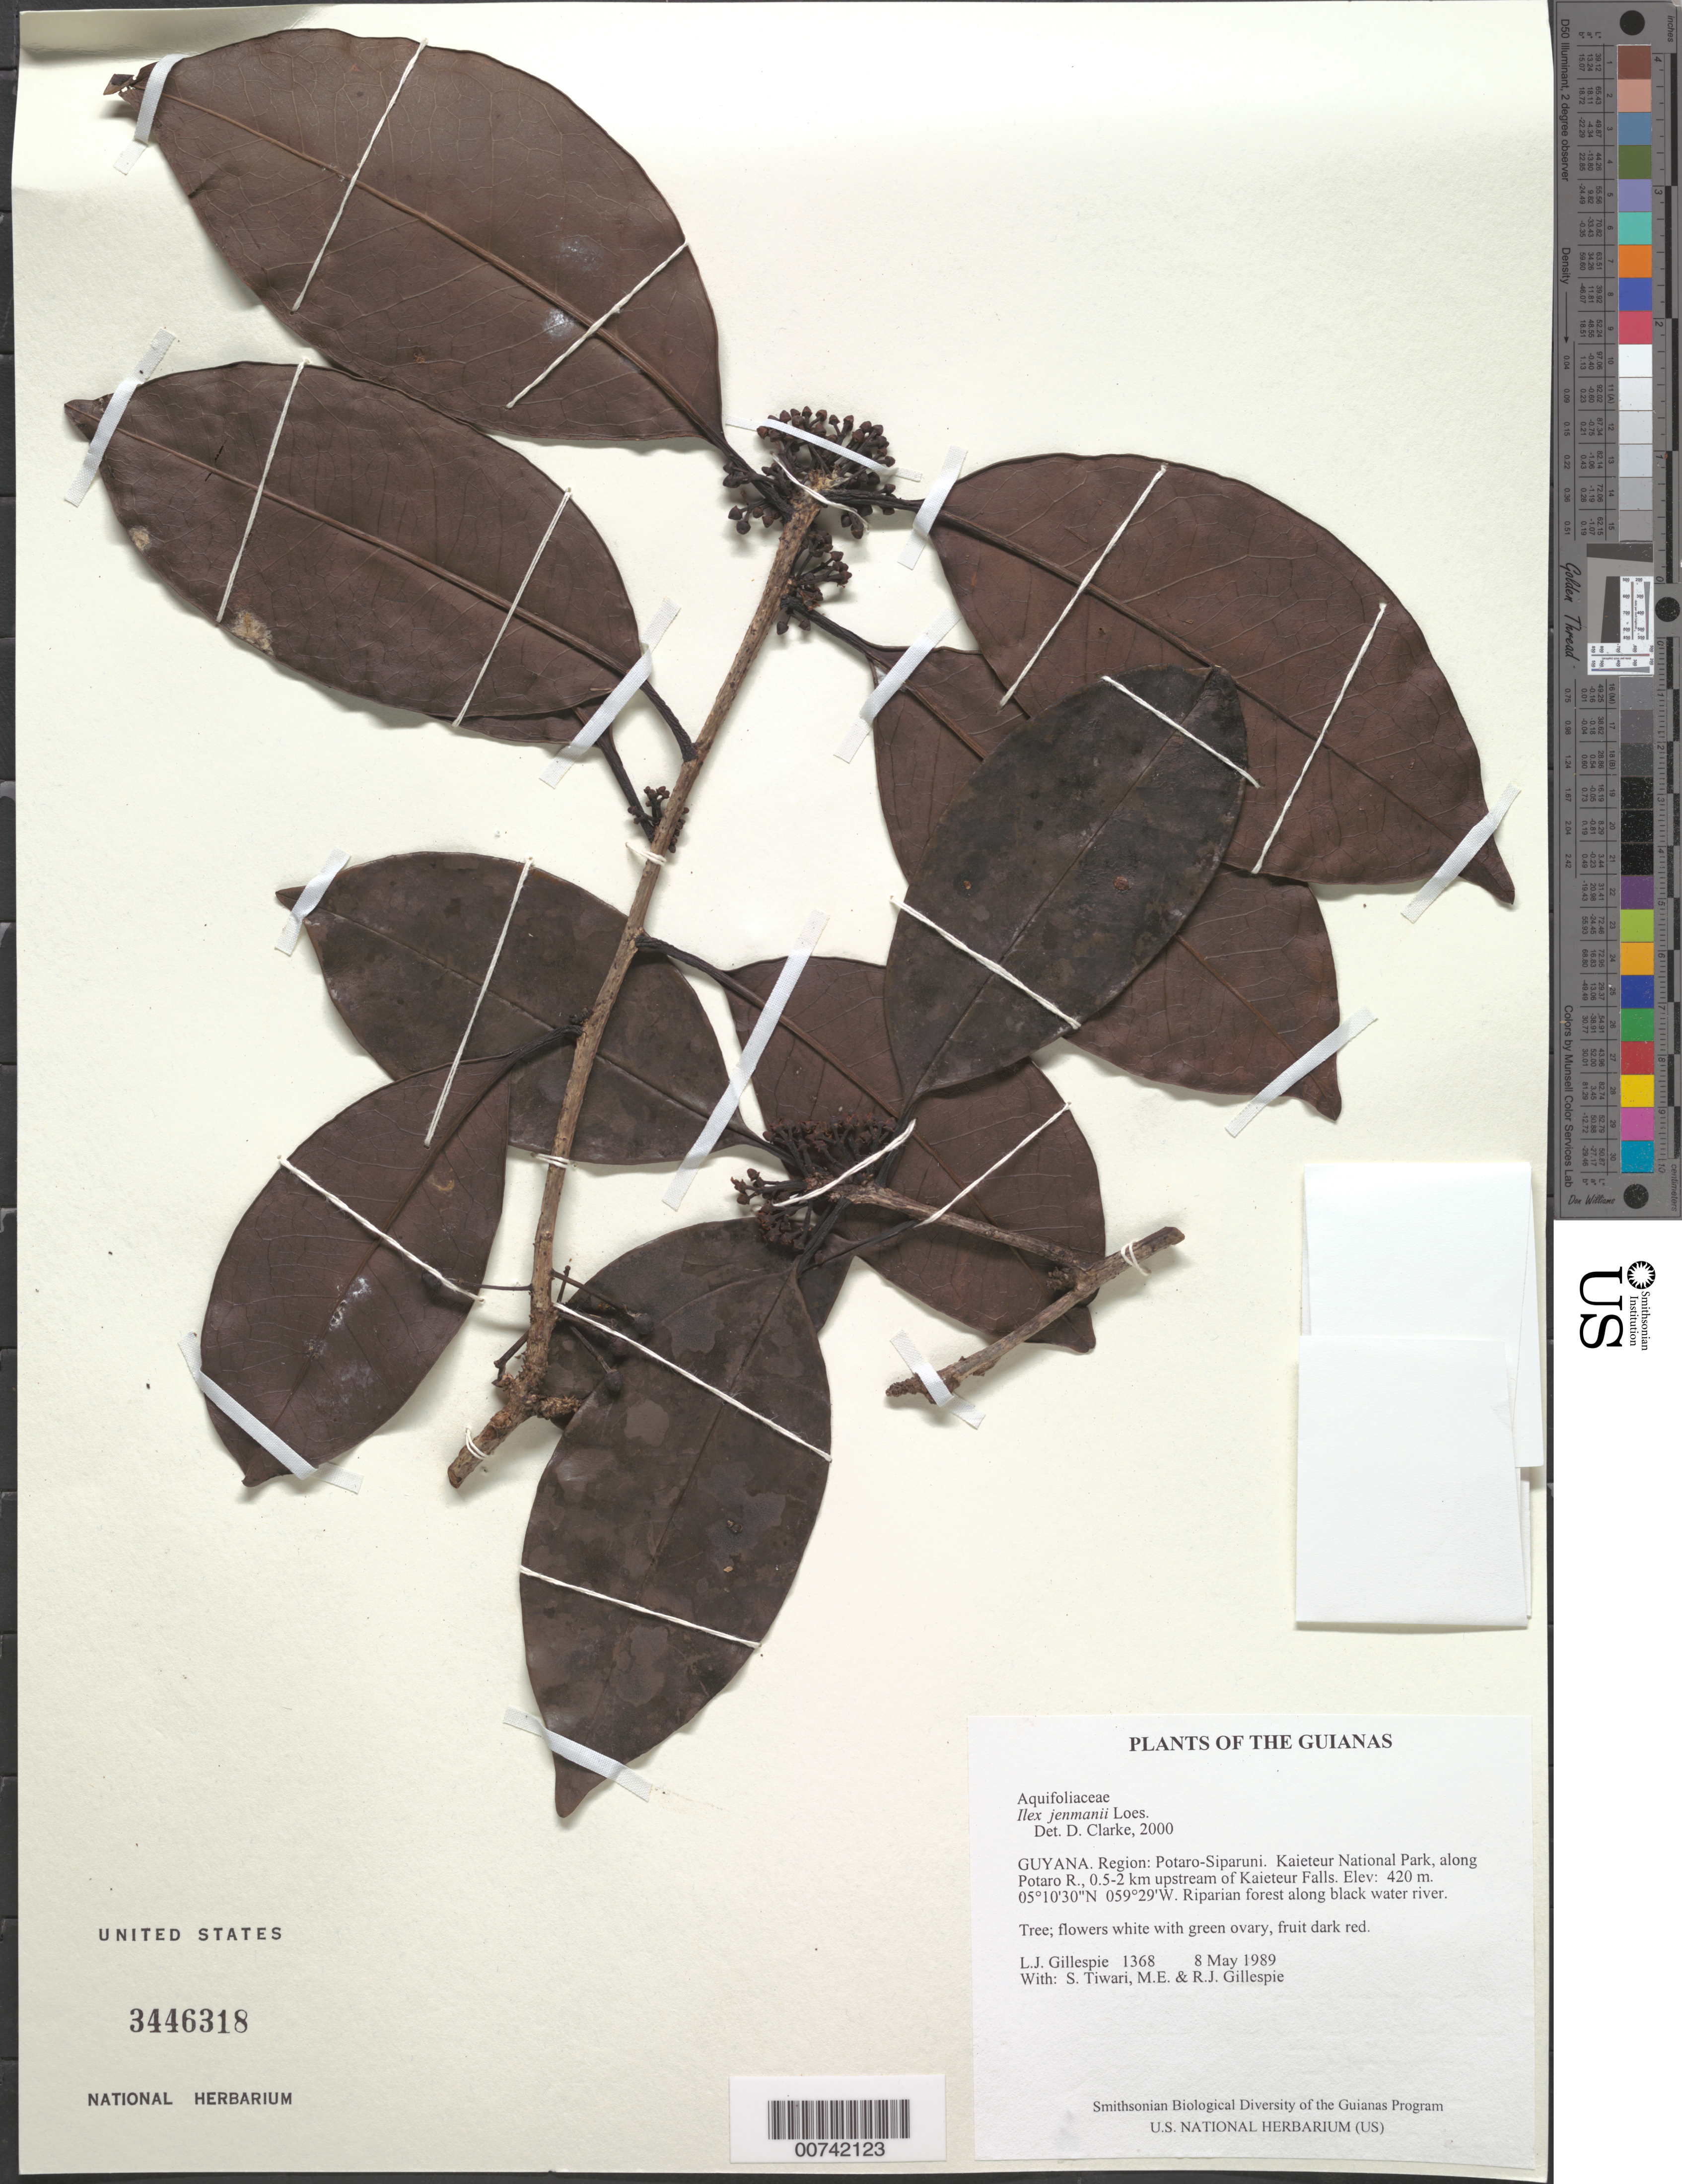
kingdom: Plantae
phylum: Tracheophyta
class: Magnoliopsida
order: Aquifoliales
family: Aquifoliaceae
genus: Ilex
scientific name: Ilex jenmanii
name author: Loes.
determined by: Clarke, H. D., University of North Carolina (Asheville)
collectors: L. J. Gillespie, S. Tiwari, M. Gillespie & R. Gillespie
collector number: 1368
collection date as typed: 8 May 1989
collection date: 1989-05-08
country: Guyana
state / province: Potaro-Siparuni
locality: Kaieteur National Park, along Potaro R., 0.5-2 km upstream of Kaieteur Falls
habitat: Riparian forest along black water river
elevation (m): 420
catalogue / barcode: US 3446318